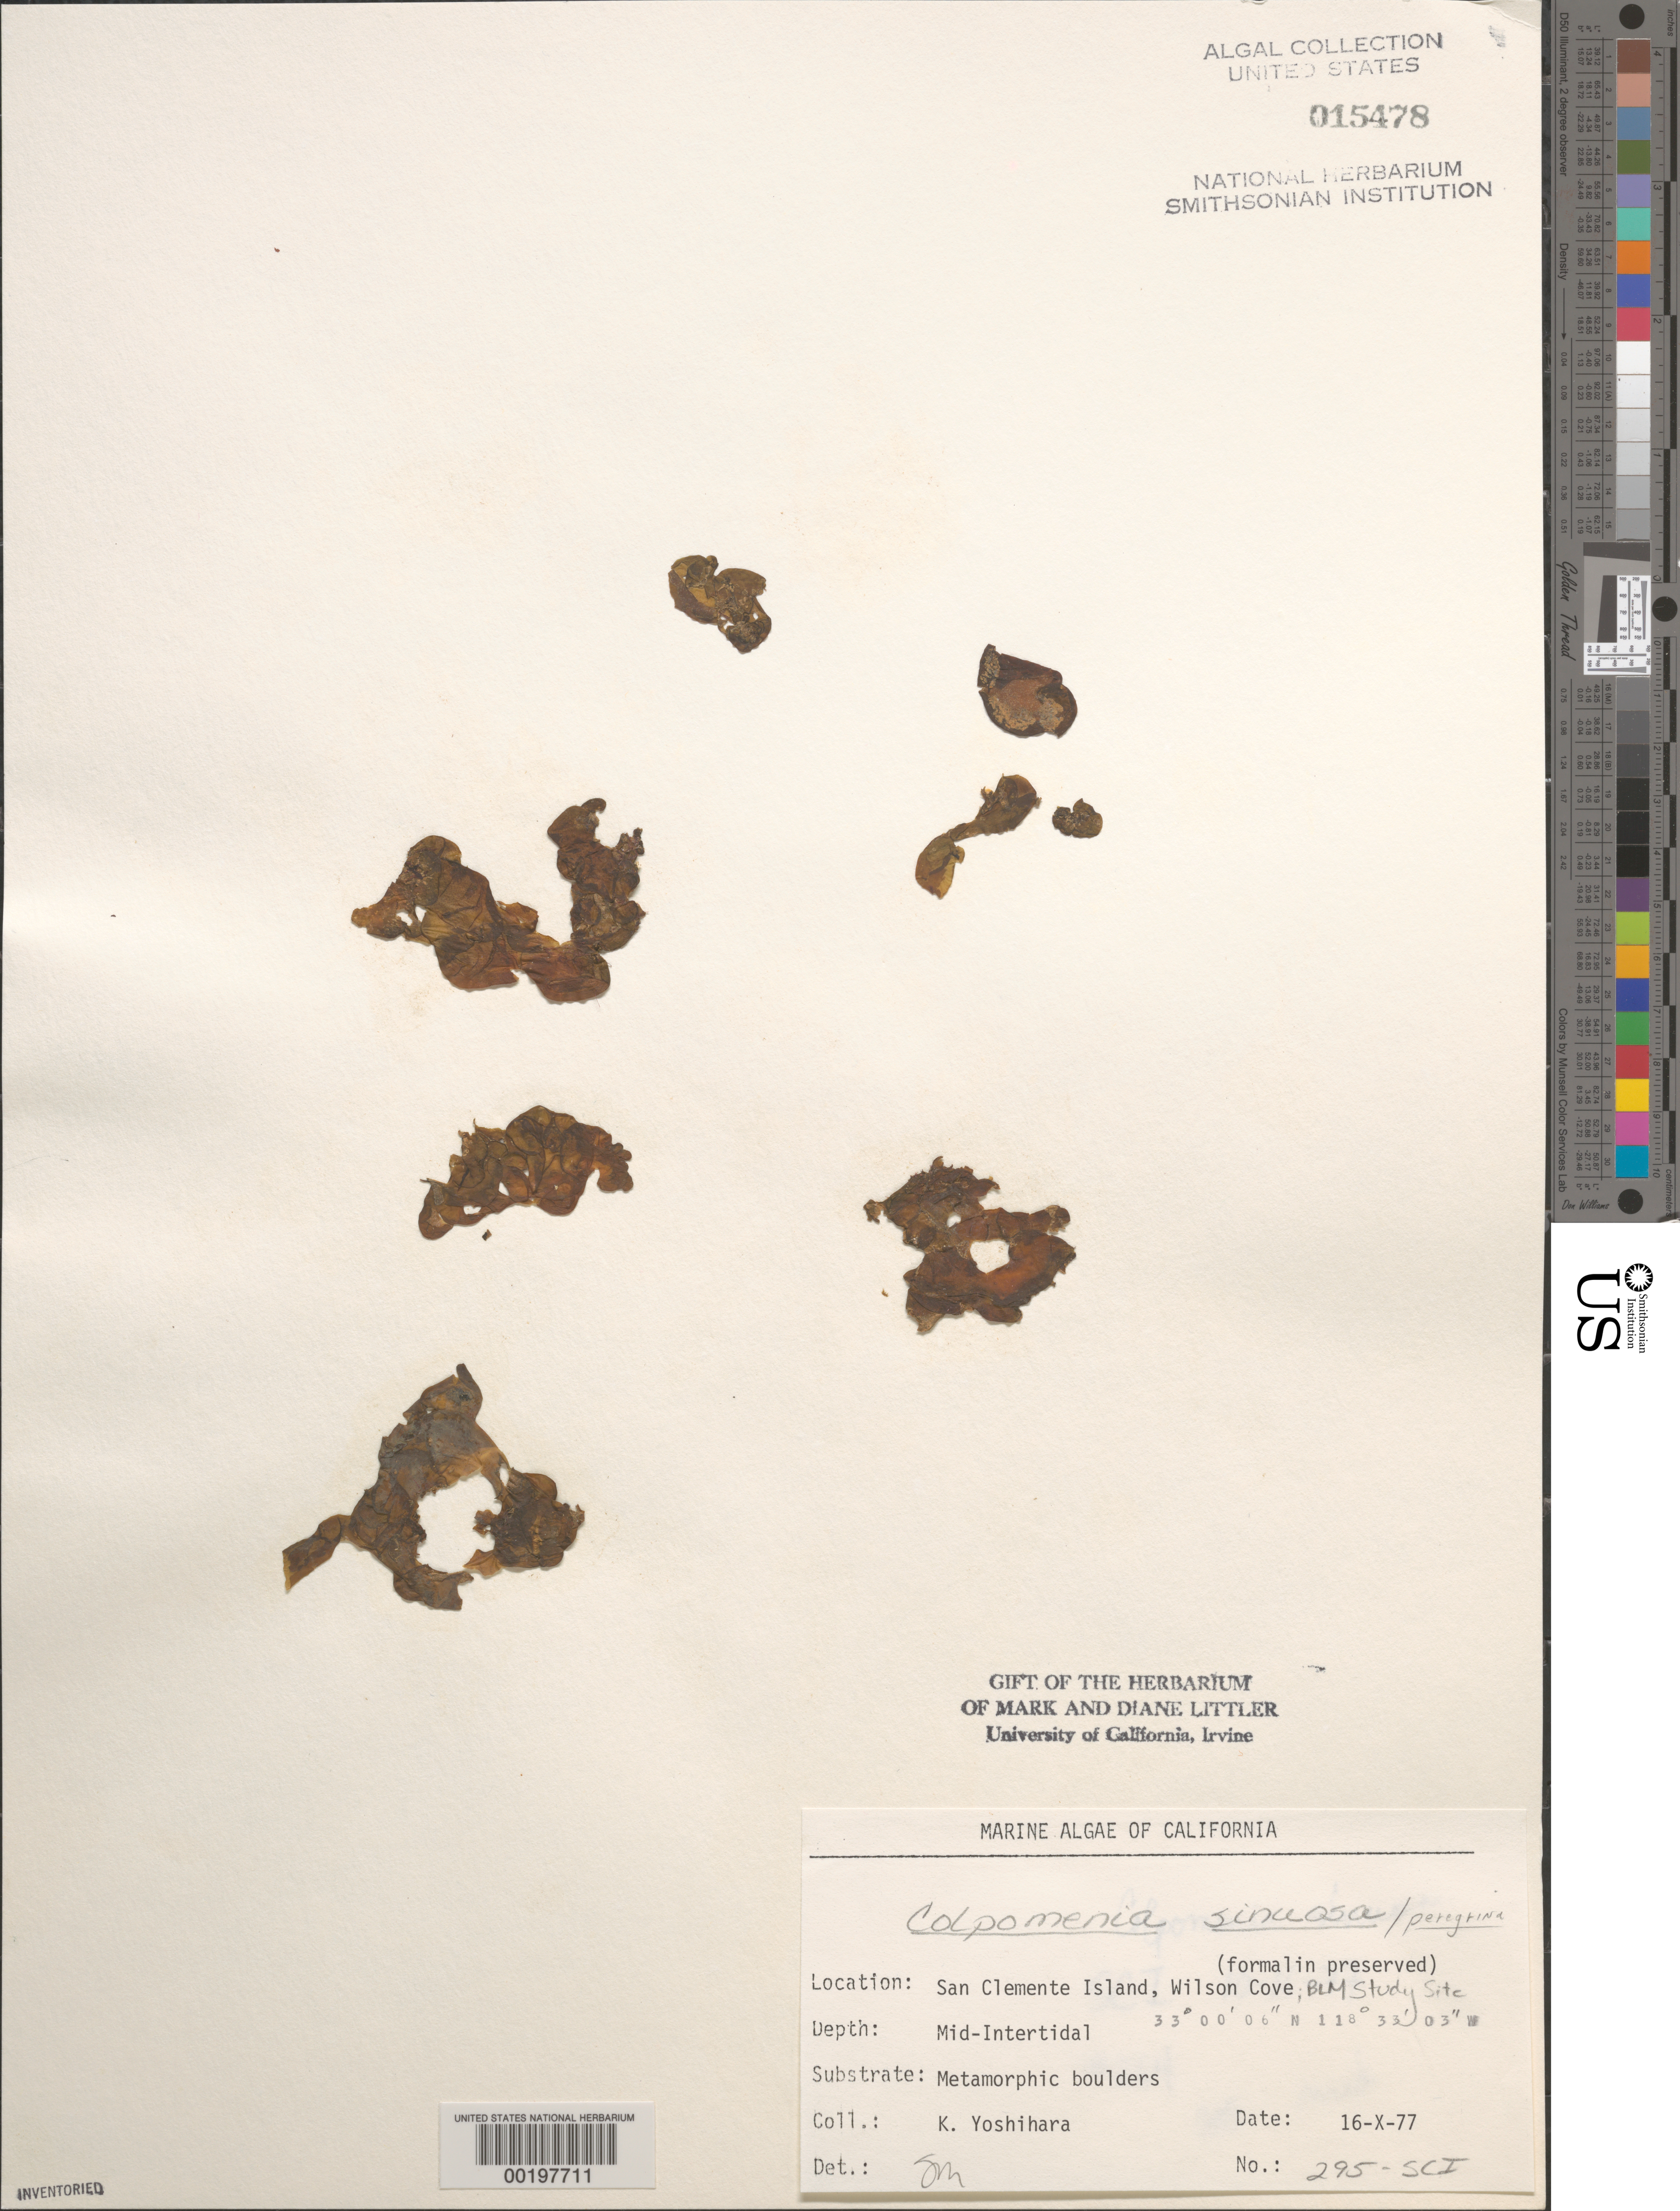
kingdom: Chromista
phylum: Ochrophyta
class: Phaeophyceae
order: Scytosiphonales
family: Scytosiphonaceae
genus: Colpomenia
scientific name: Colpomenia sinuosa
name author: (K. Mert. ex Roth) Derbes & Solier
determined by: Murray, S. N.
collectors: K. Yoshihara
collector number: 295-sci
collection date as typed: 16 Oct 1977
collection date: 1977-10-16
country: United States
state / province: California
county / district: Los Angeles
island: San Clemente Island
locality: Wilson Cove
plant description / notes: BLM-SOCALBIGHT Rocky Intertidal Survey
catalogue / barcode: US 15478